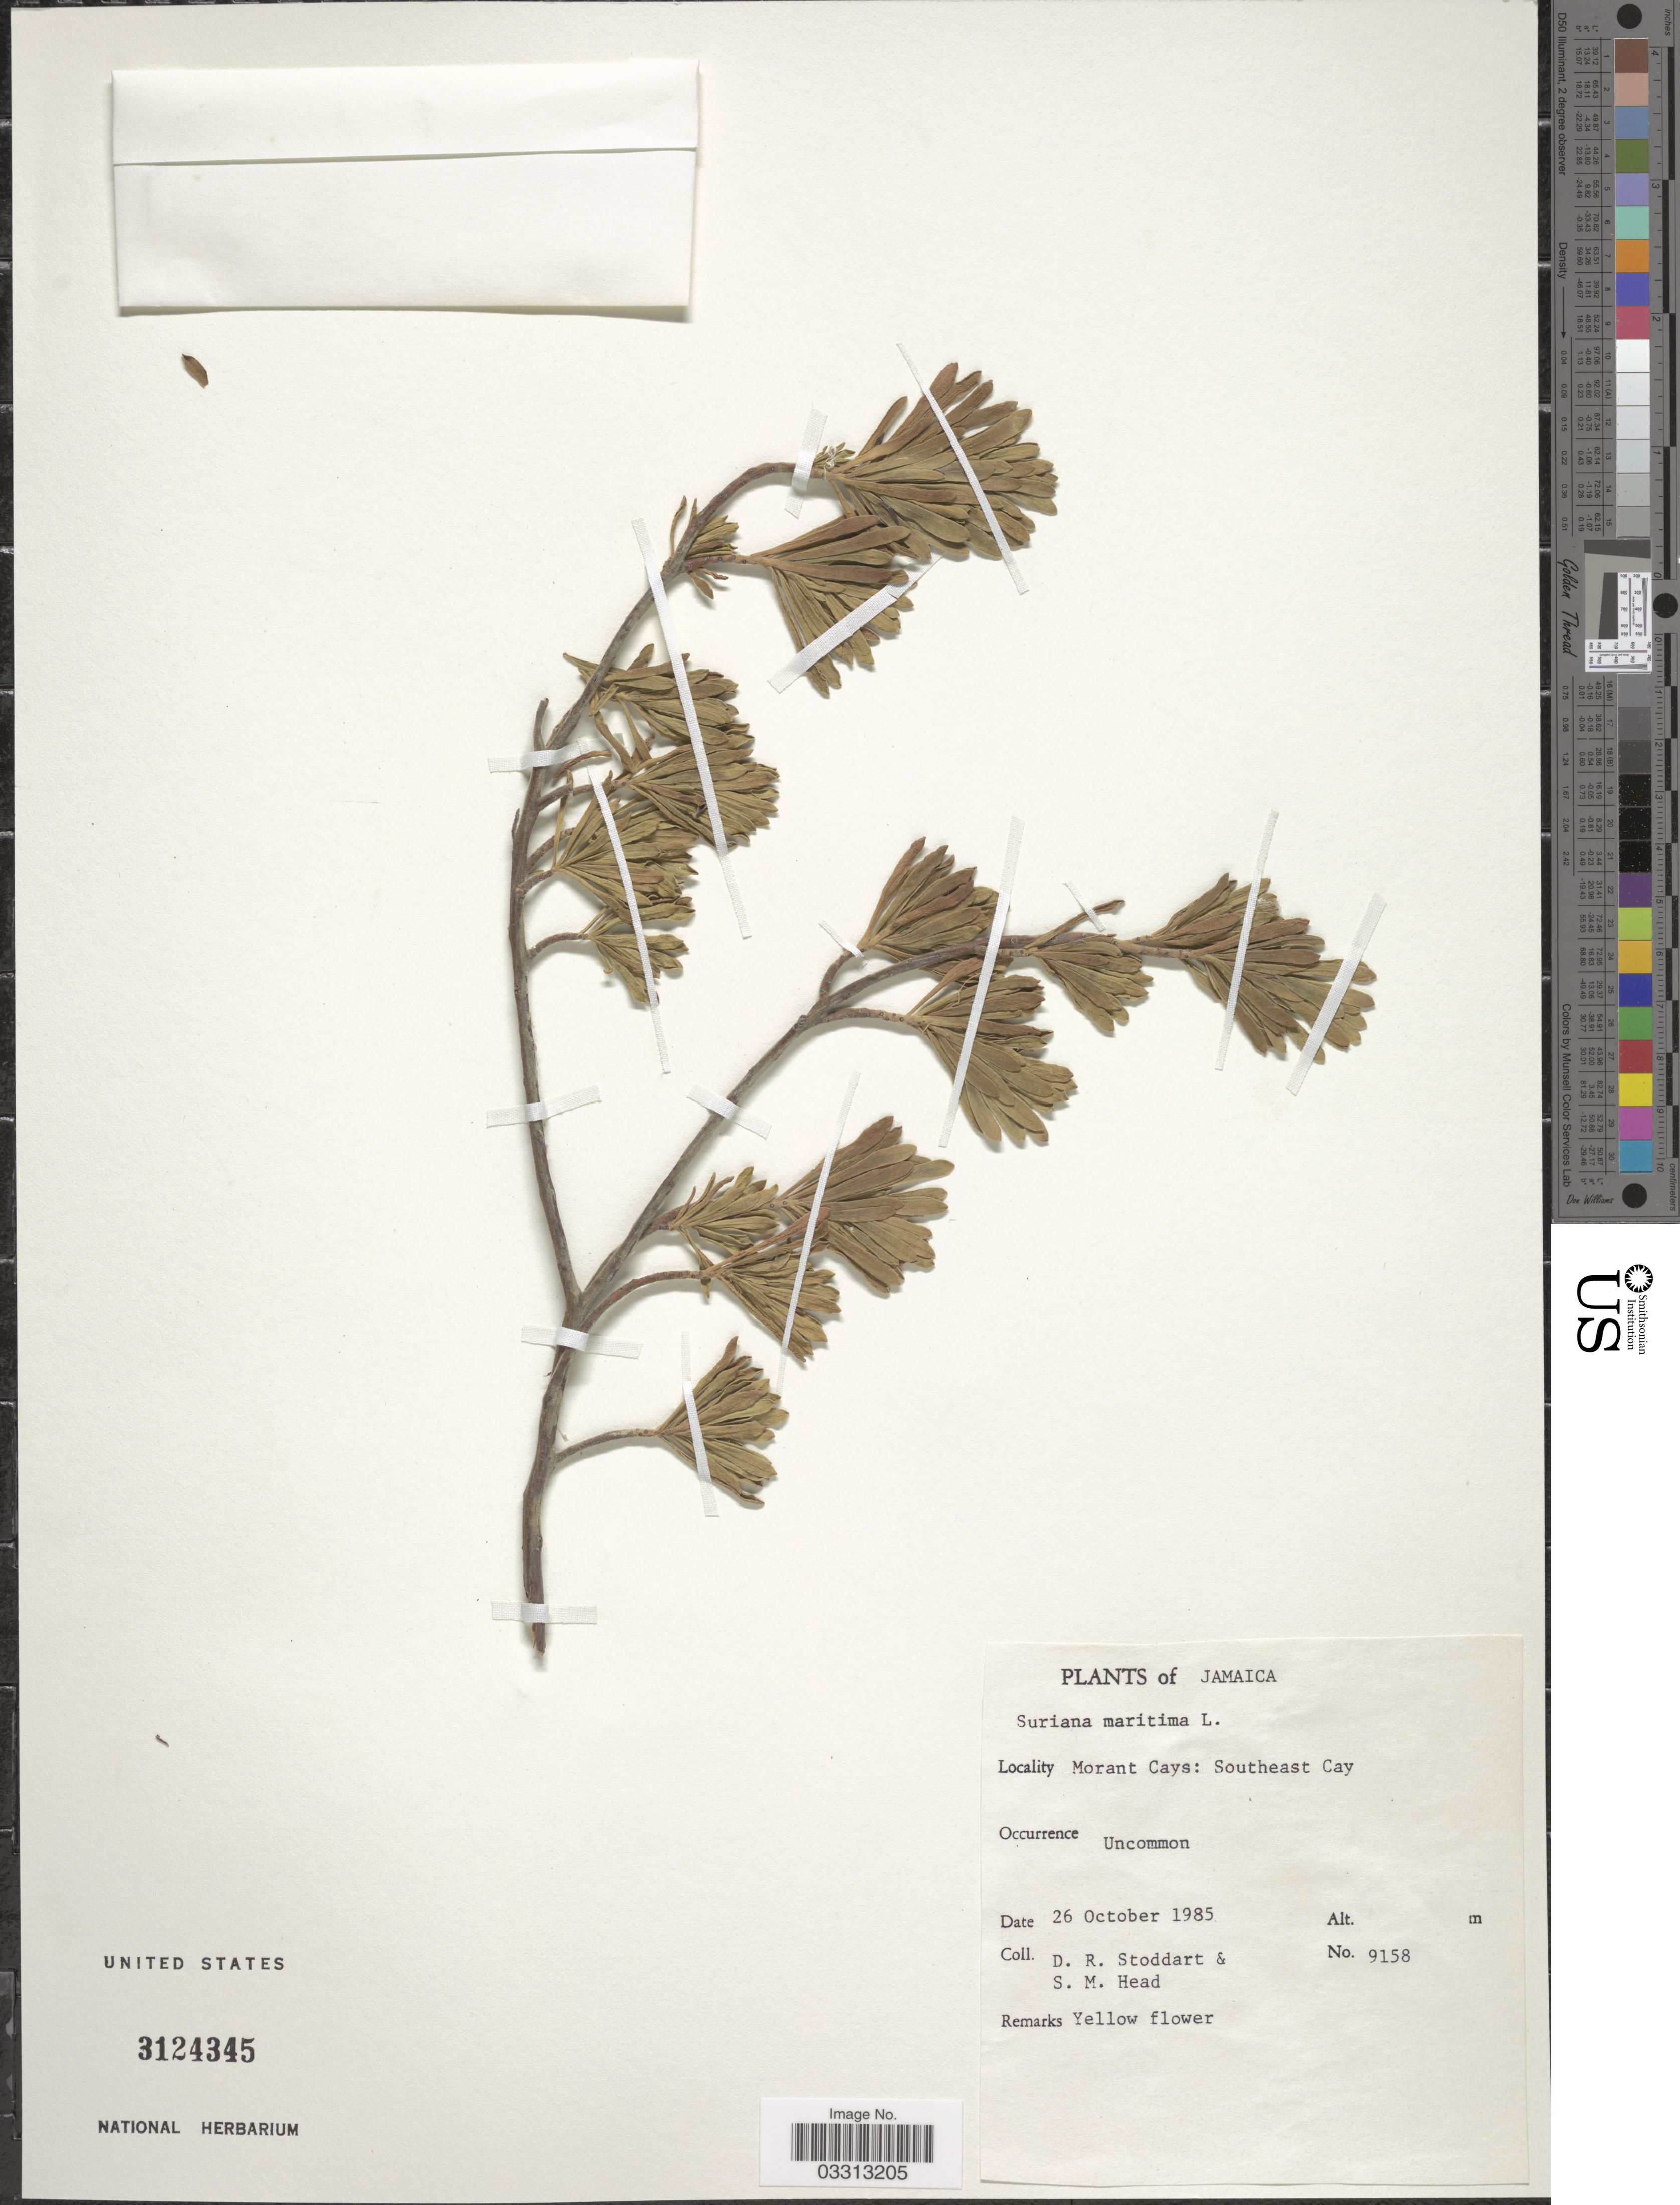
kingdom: Plantae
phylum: Tracheophyta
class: Magnoliopsida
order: Fabales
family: Surianaceae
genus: Suriana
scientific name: Suriana maritima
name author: L.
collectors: D. R. Stoddart & S. Head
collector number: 9158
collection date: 1985-10-26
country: Jamaica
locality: Morant Cays: Southeast Cay.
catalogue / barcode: US 3124345